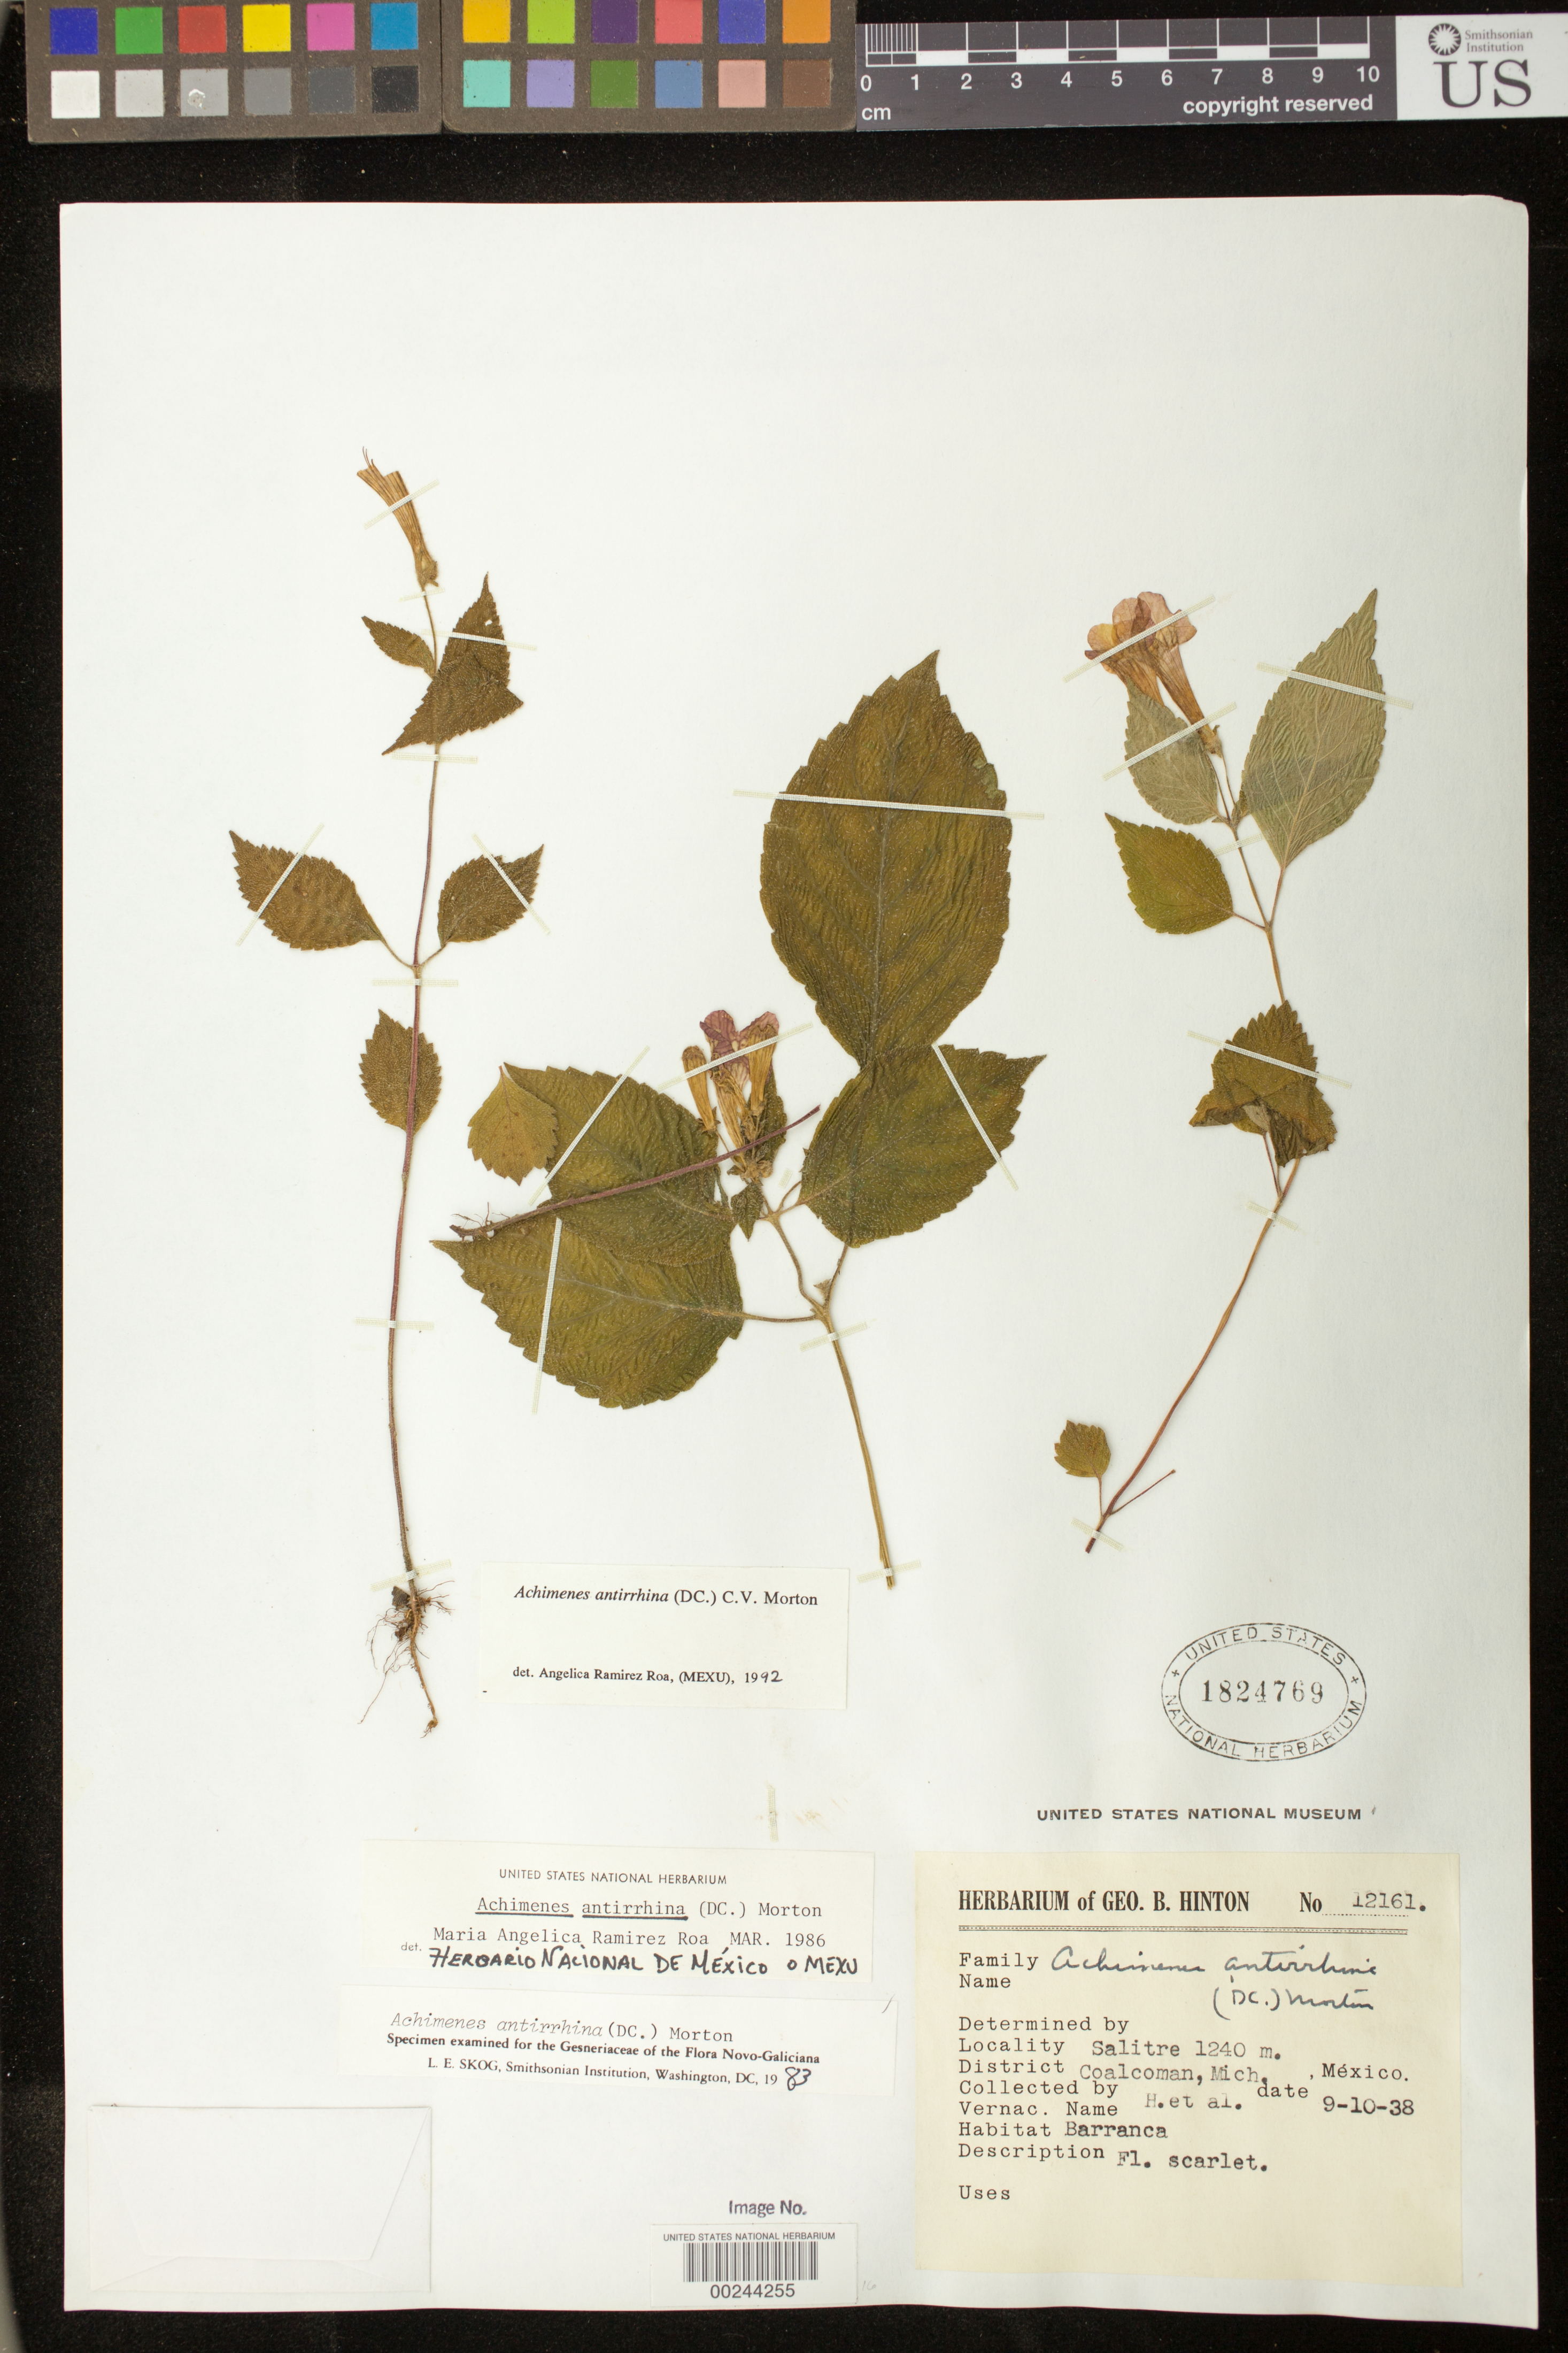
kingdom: Plantae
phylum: Tracheophyta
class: Magnoliopsida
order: Lamiales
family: Gesneriaceae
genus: Achimenes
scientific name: Achimenes antirrhina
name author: (DC.) C.V. Morton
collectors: G. B. Hinton & et al.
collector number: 12161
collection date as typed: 10 Sep 1938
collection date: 1938-09-10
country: Mexico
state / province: Michoacan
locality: Dist. Coalcoman, Salitre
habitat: Barranca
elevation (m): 1240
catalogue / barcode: US 1824769